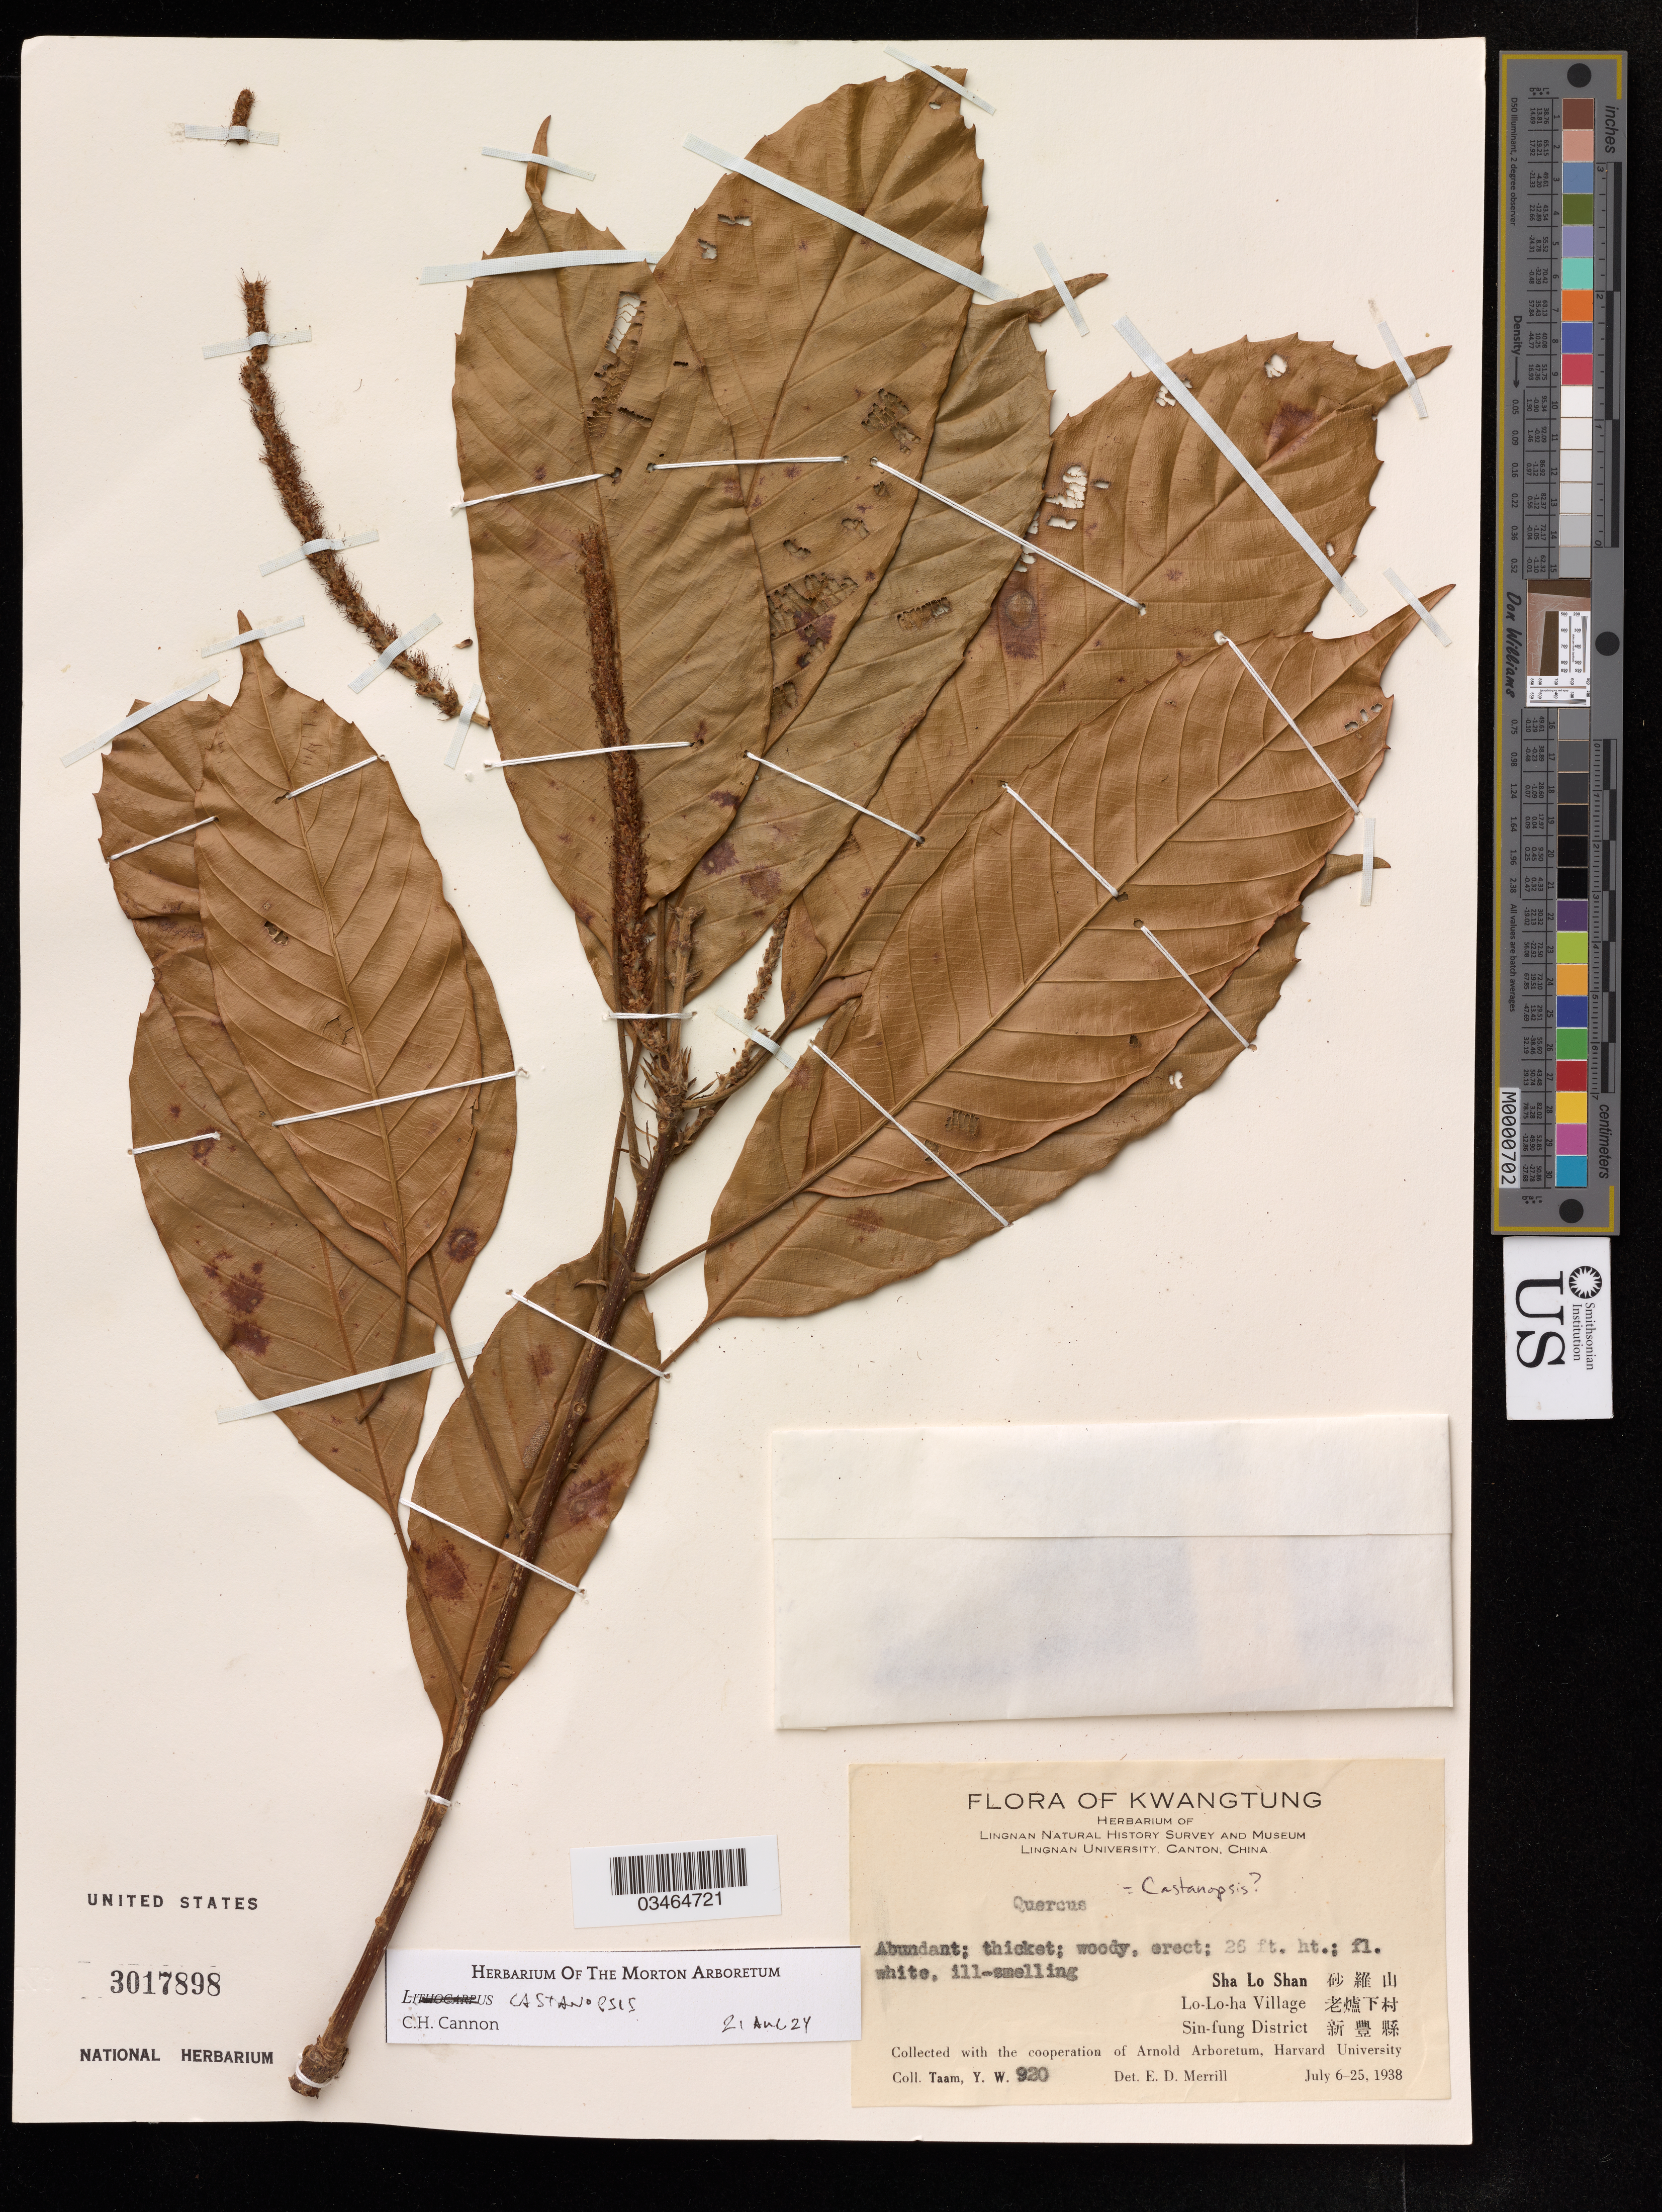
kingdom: Plantae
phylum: Tracheophyta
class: Magnoliopsida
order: Fagales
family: Fagaceae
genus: Quercus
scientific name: Quercus castanopsis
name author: H. Lév.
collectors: Y. W. Taam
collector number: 920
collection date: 1938-07-06/1938-07-25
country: China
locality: Kwangtung, Sha Lo Shan, Lo-Lo-ha Village, Sin-fung District.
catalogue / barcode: US 3017898